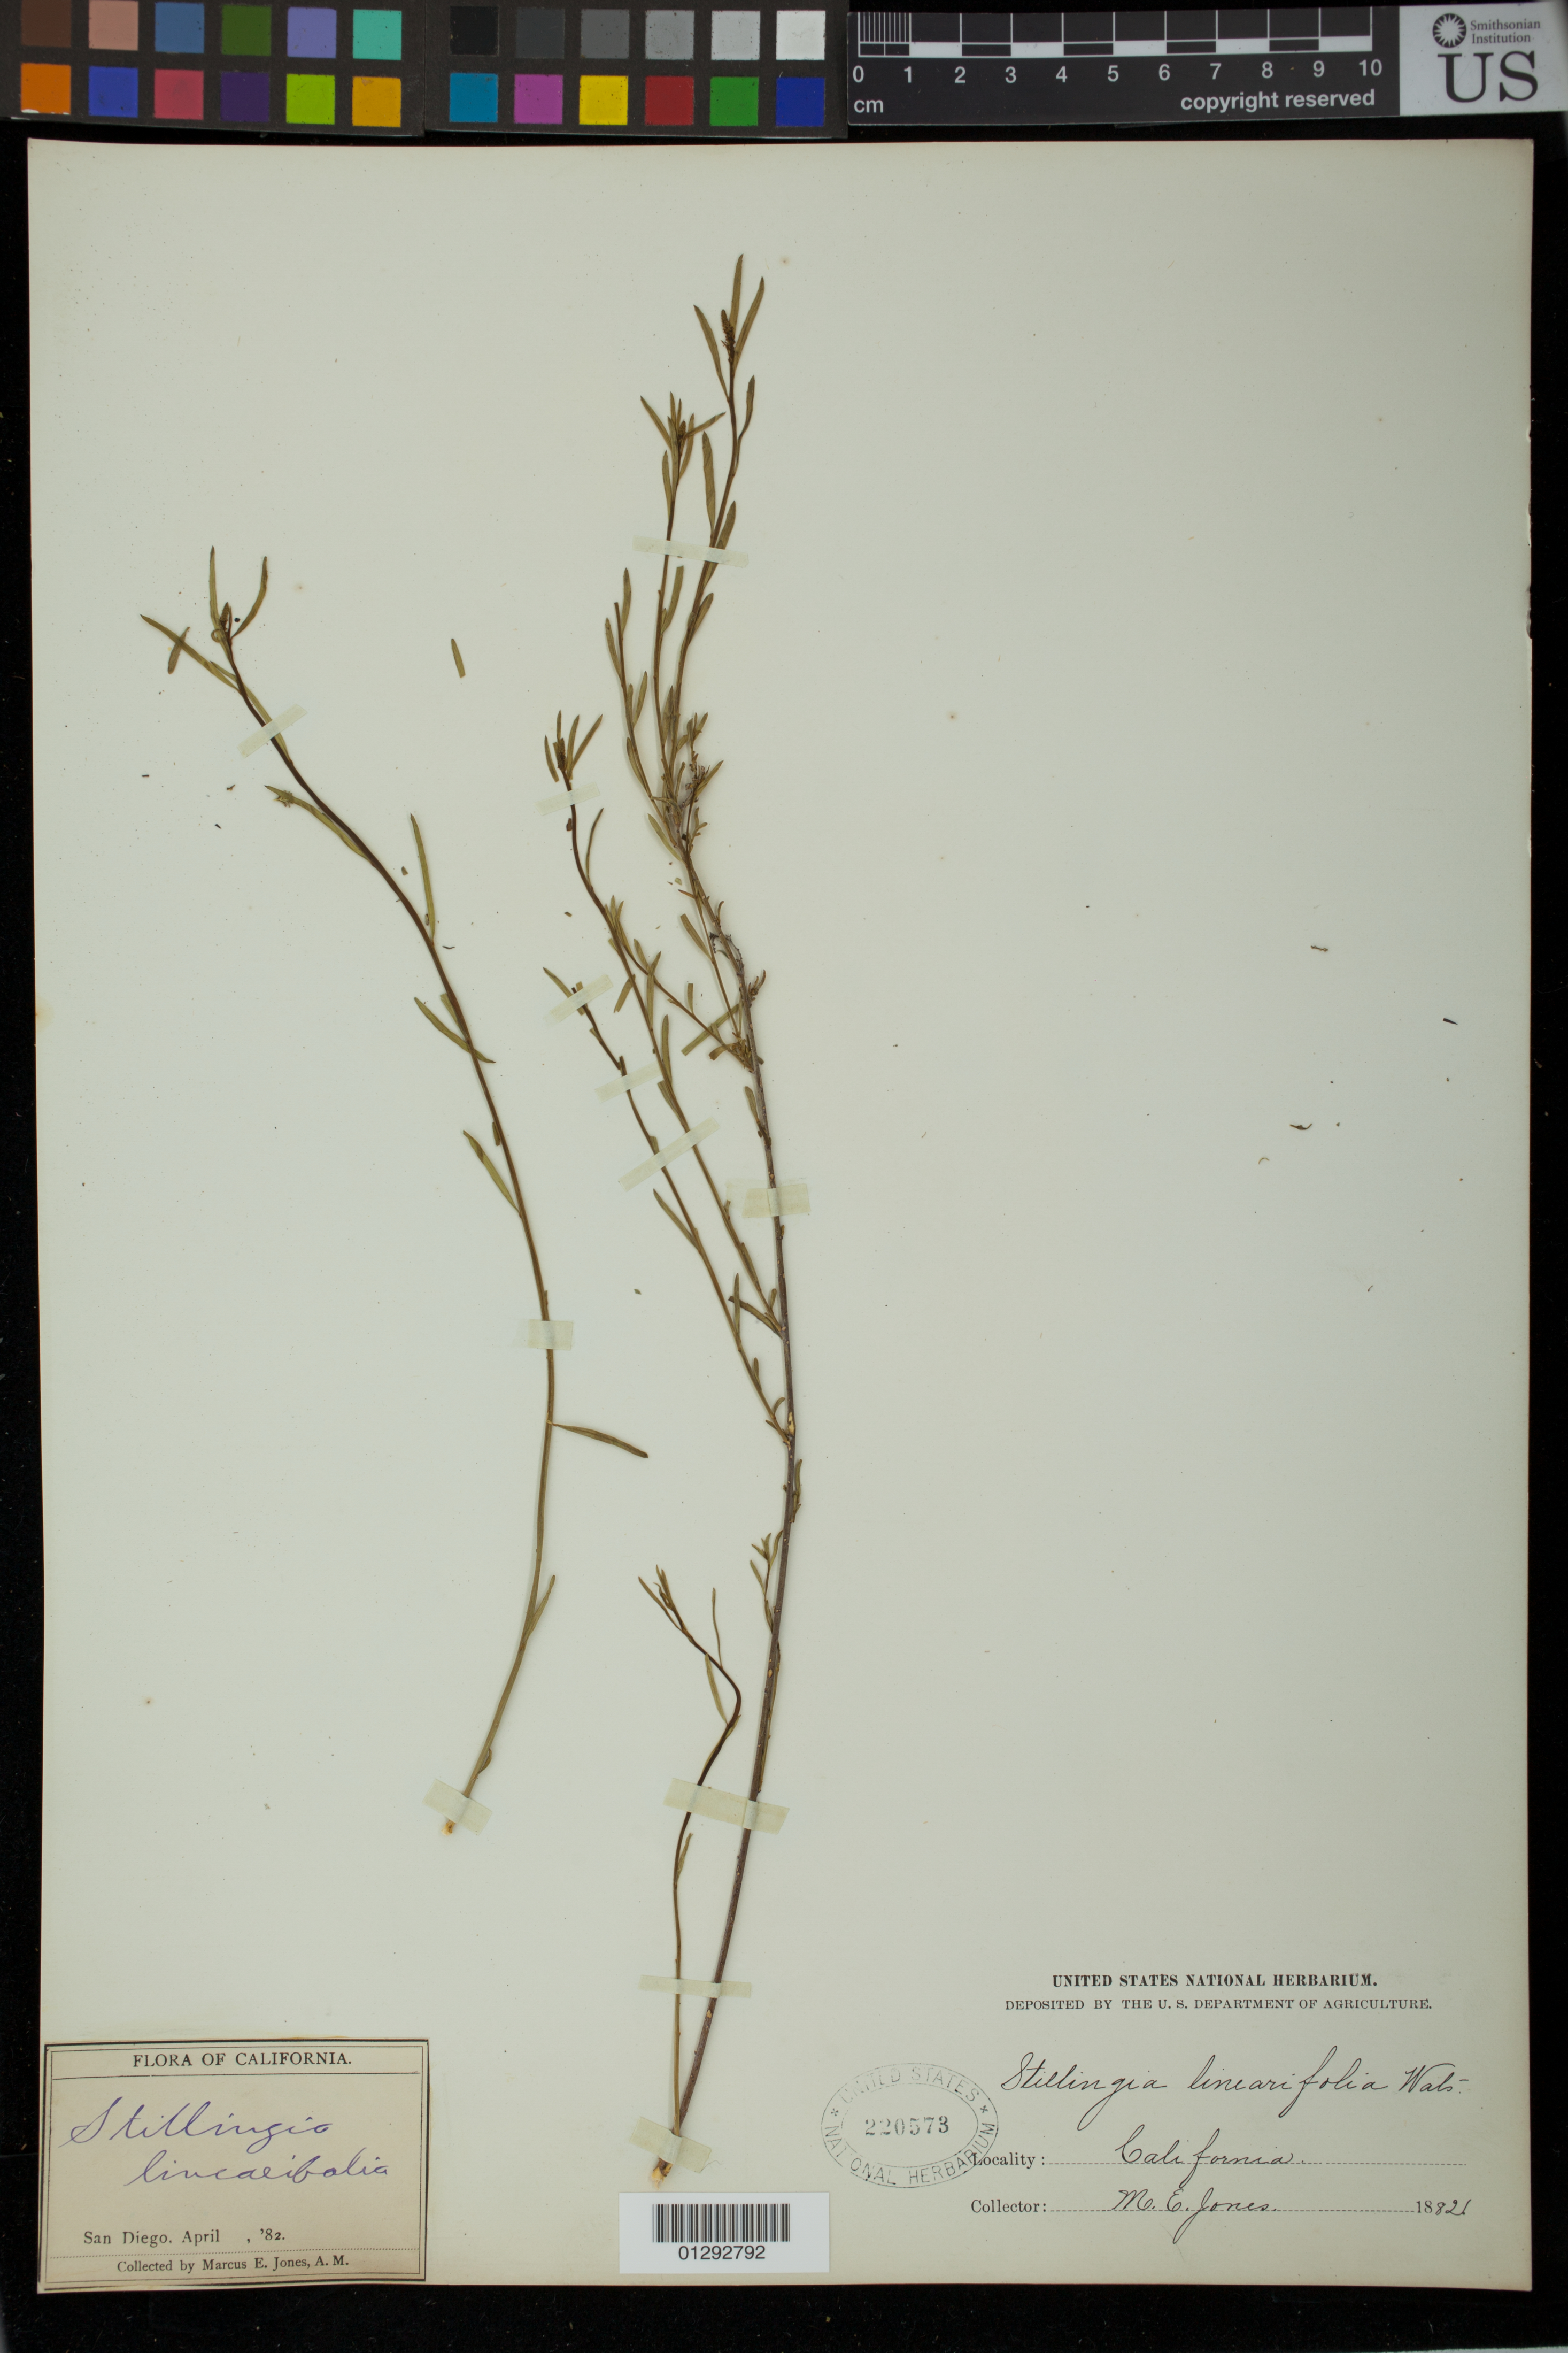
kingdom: Plantae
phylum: Tracheophyta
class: Magnoliopsida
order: Malpighiales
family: Euphorbiaceae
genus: Stillingia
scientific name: Stillingia linearifolia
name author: S. Watson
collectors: M. E. Jones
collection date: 1882-04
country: United States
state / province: California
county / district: San Diego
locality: San Diego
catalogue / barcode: US 220578